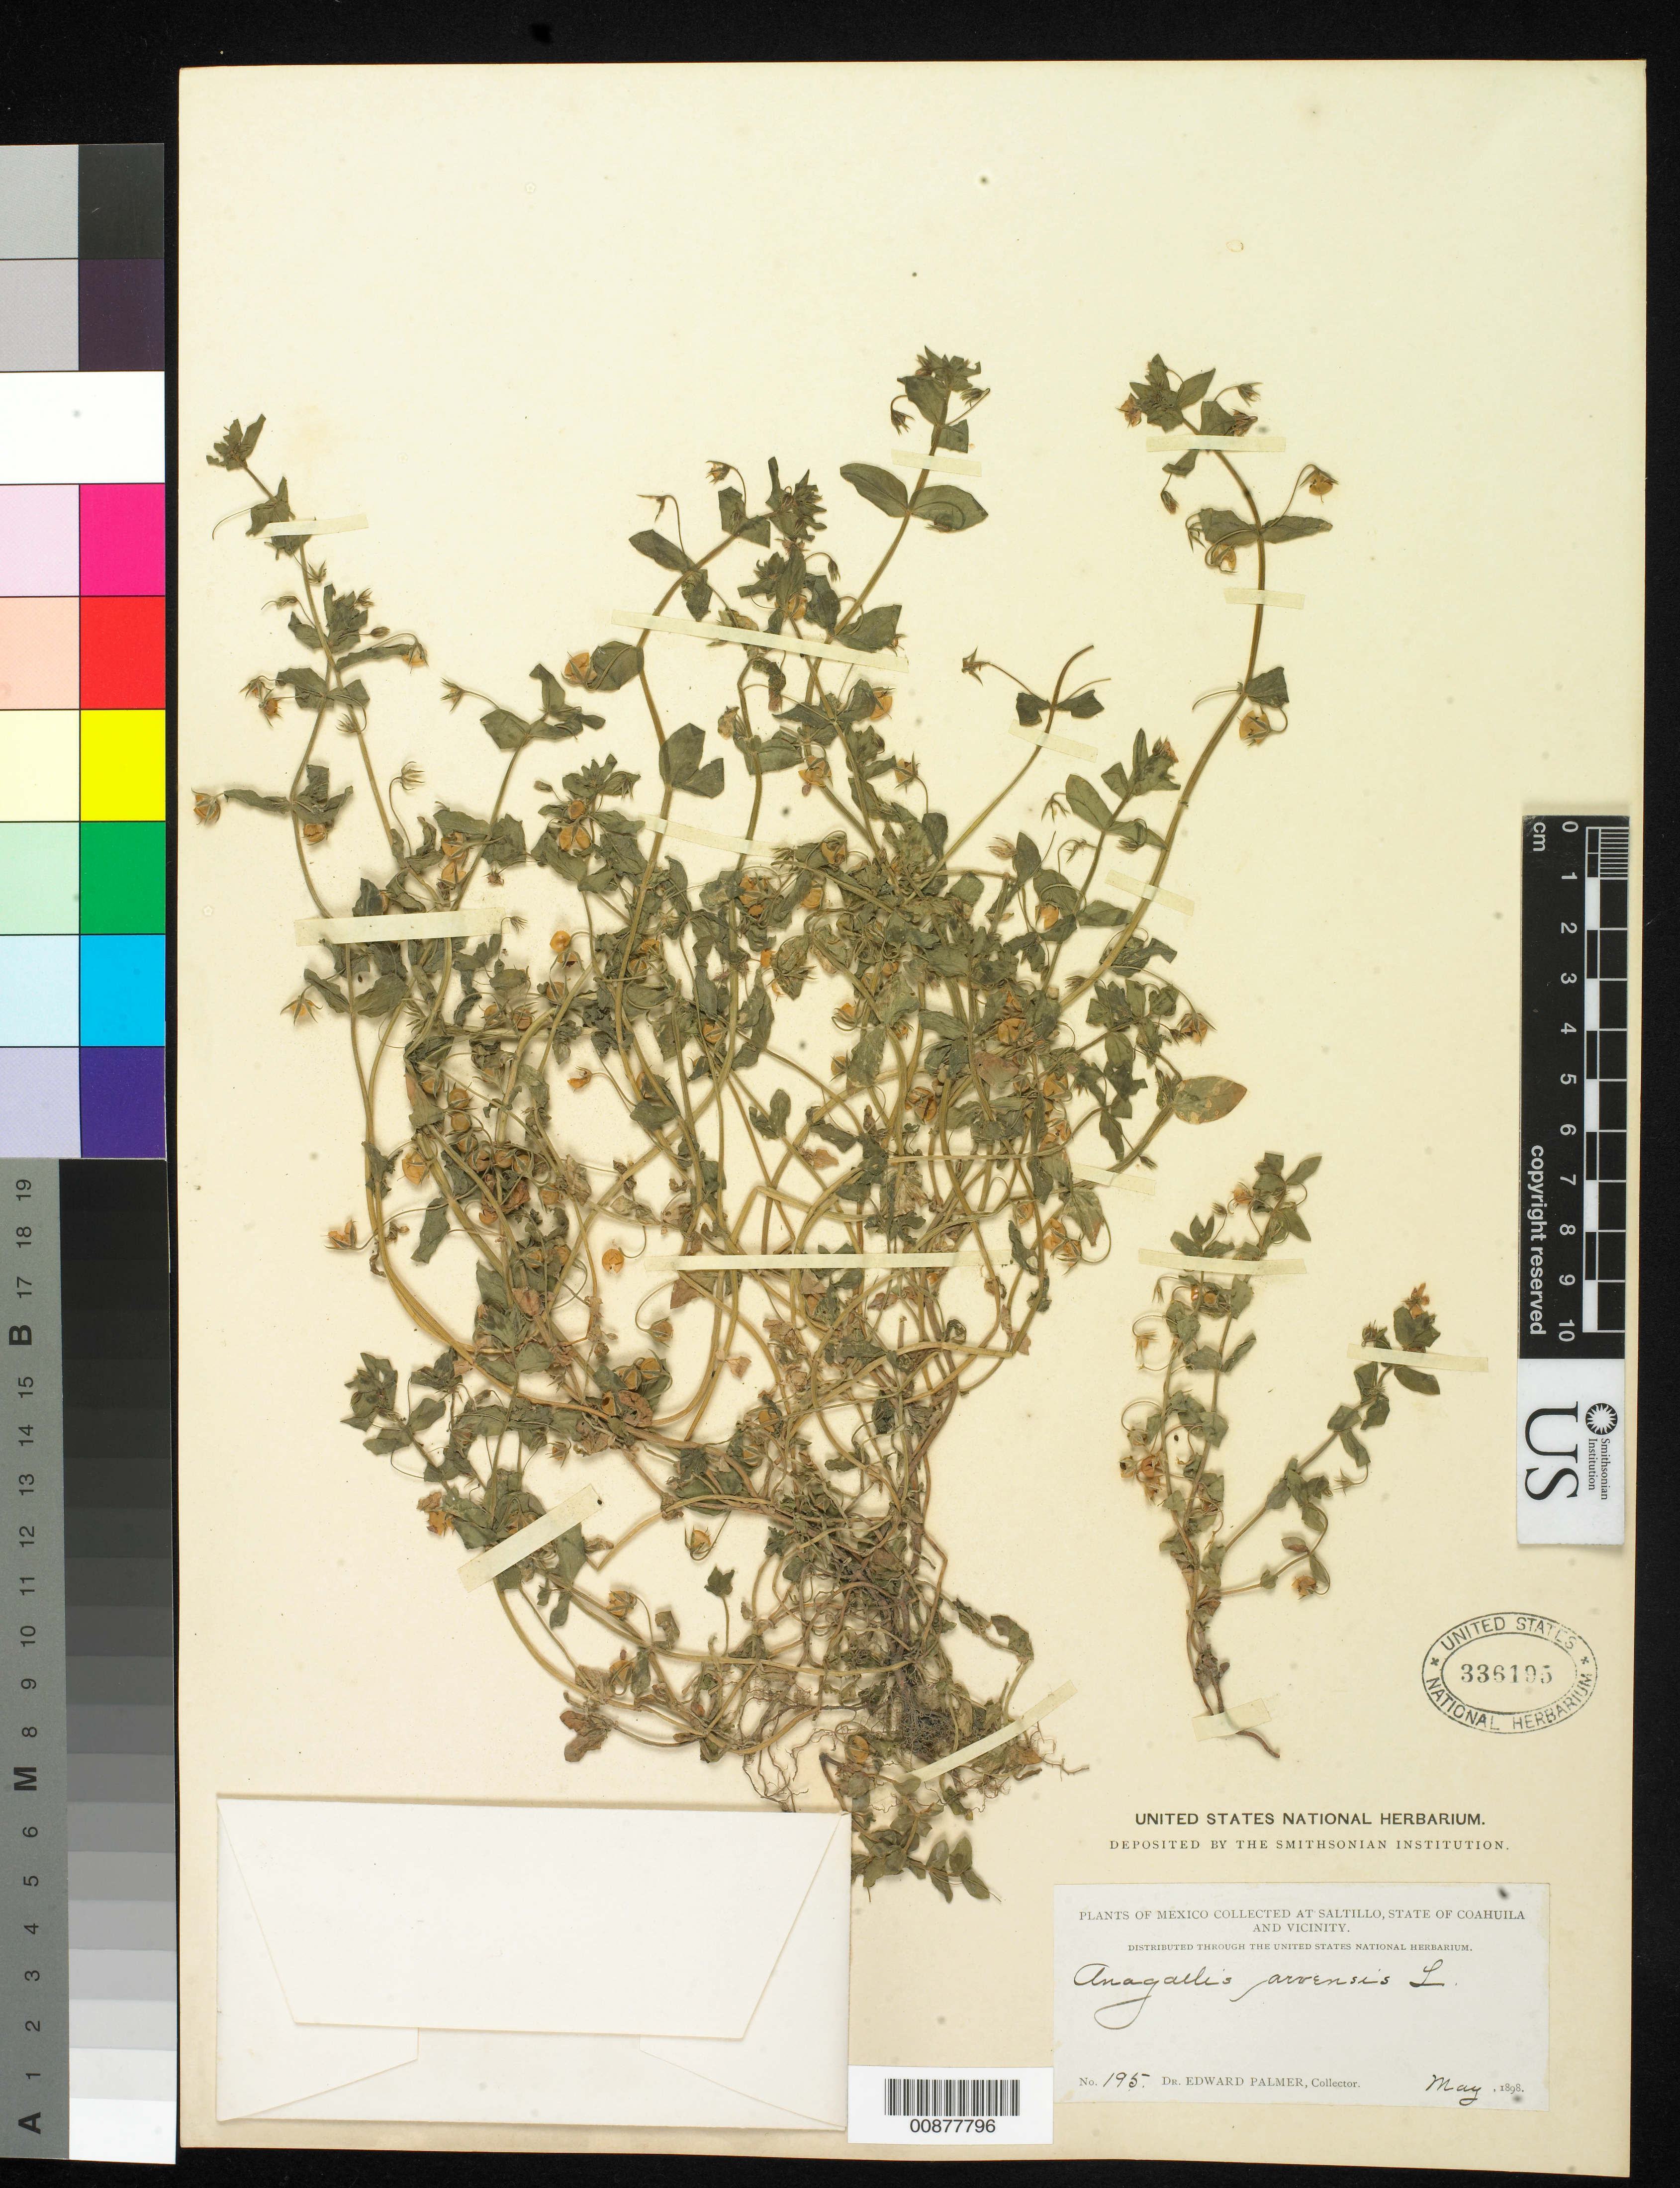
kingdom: Plantae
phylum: Tracheophyta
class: Magnoliopsida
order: Ericales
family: Primulaceae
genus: Anagallis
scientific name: Anagallis arvensis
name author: L.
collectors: E. Palmer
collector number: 195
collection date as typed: May 1898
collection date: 1898-05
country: Mexico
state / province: Coahuila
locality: Saltillo, Coahuila and vicinity.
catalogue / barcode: US 336195